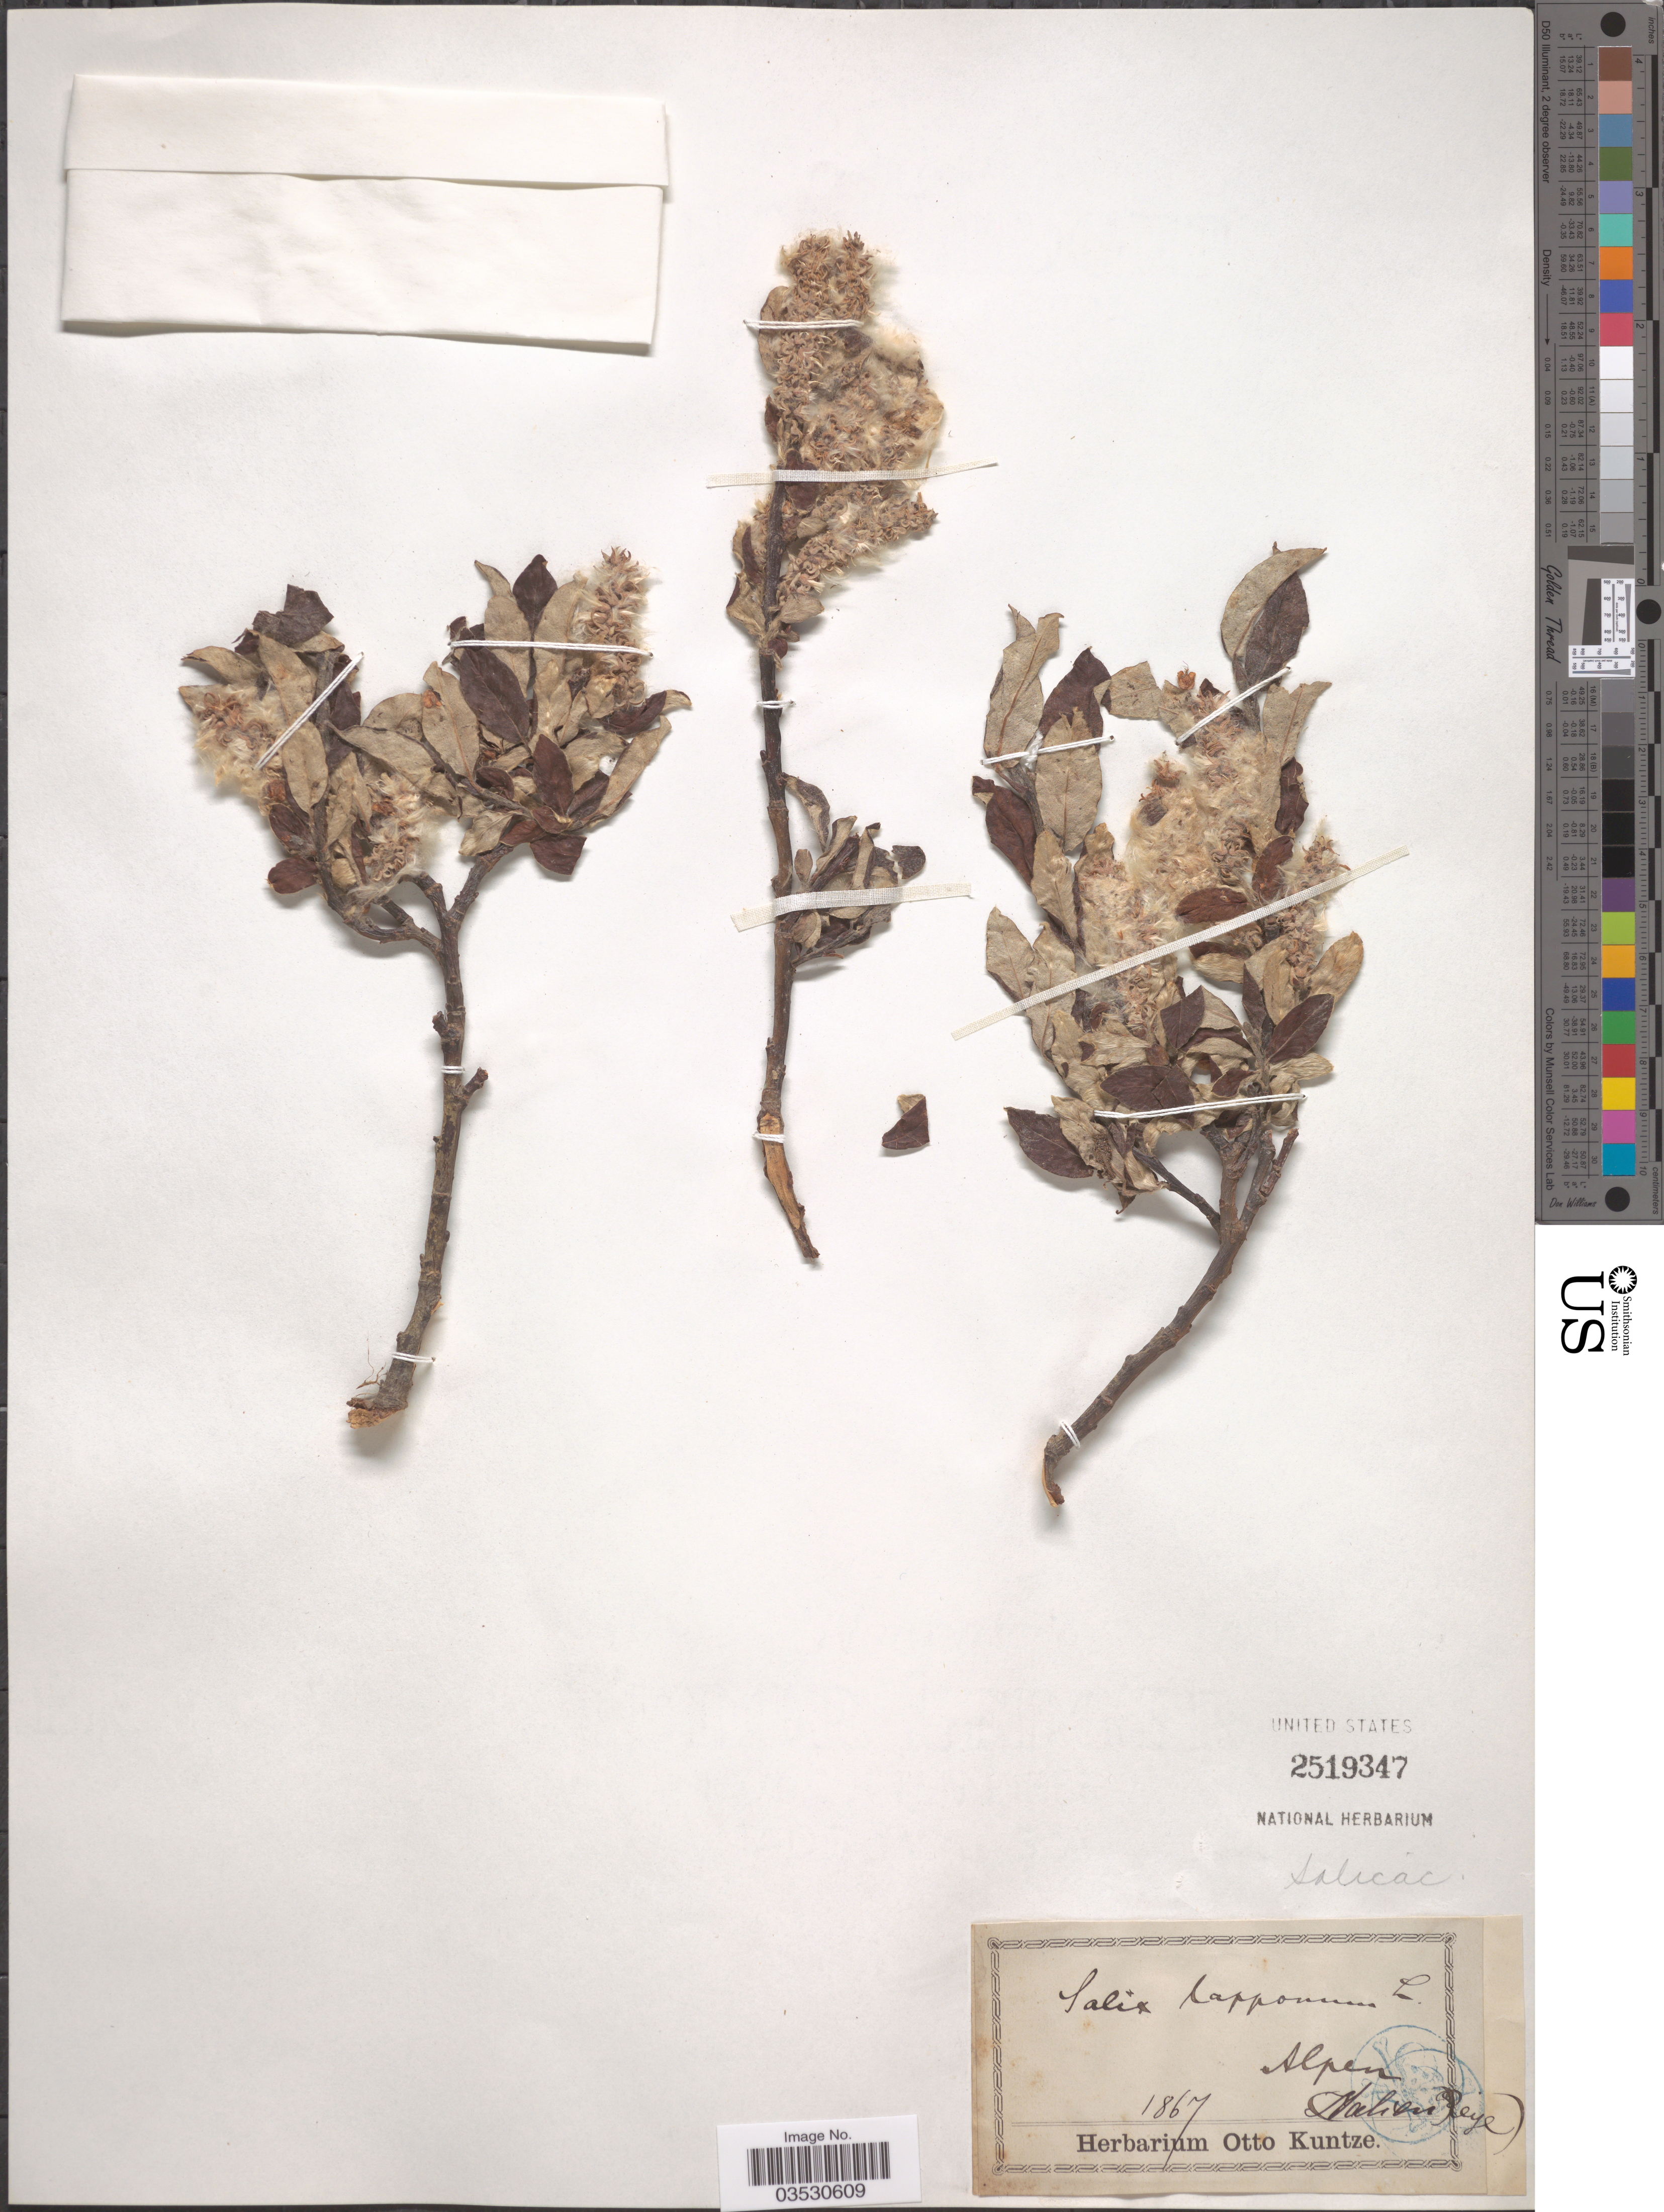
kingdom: Plantae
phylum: Tracheophyta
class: Magnoliopsida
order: Malpighiales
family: Salicaceae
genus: Salix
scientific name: Salix lapponum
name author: L.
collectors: ex herb. Otto Kuntze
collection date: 1867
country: Italy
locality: Italien (Reye).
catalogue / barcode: US 2519347